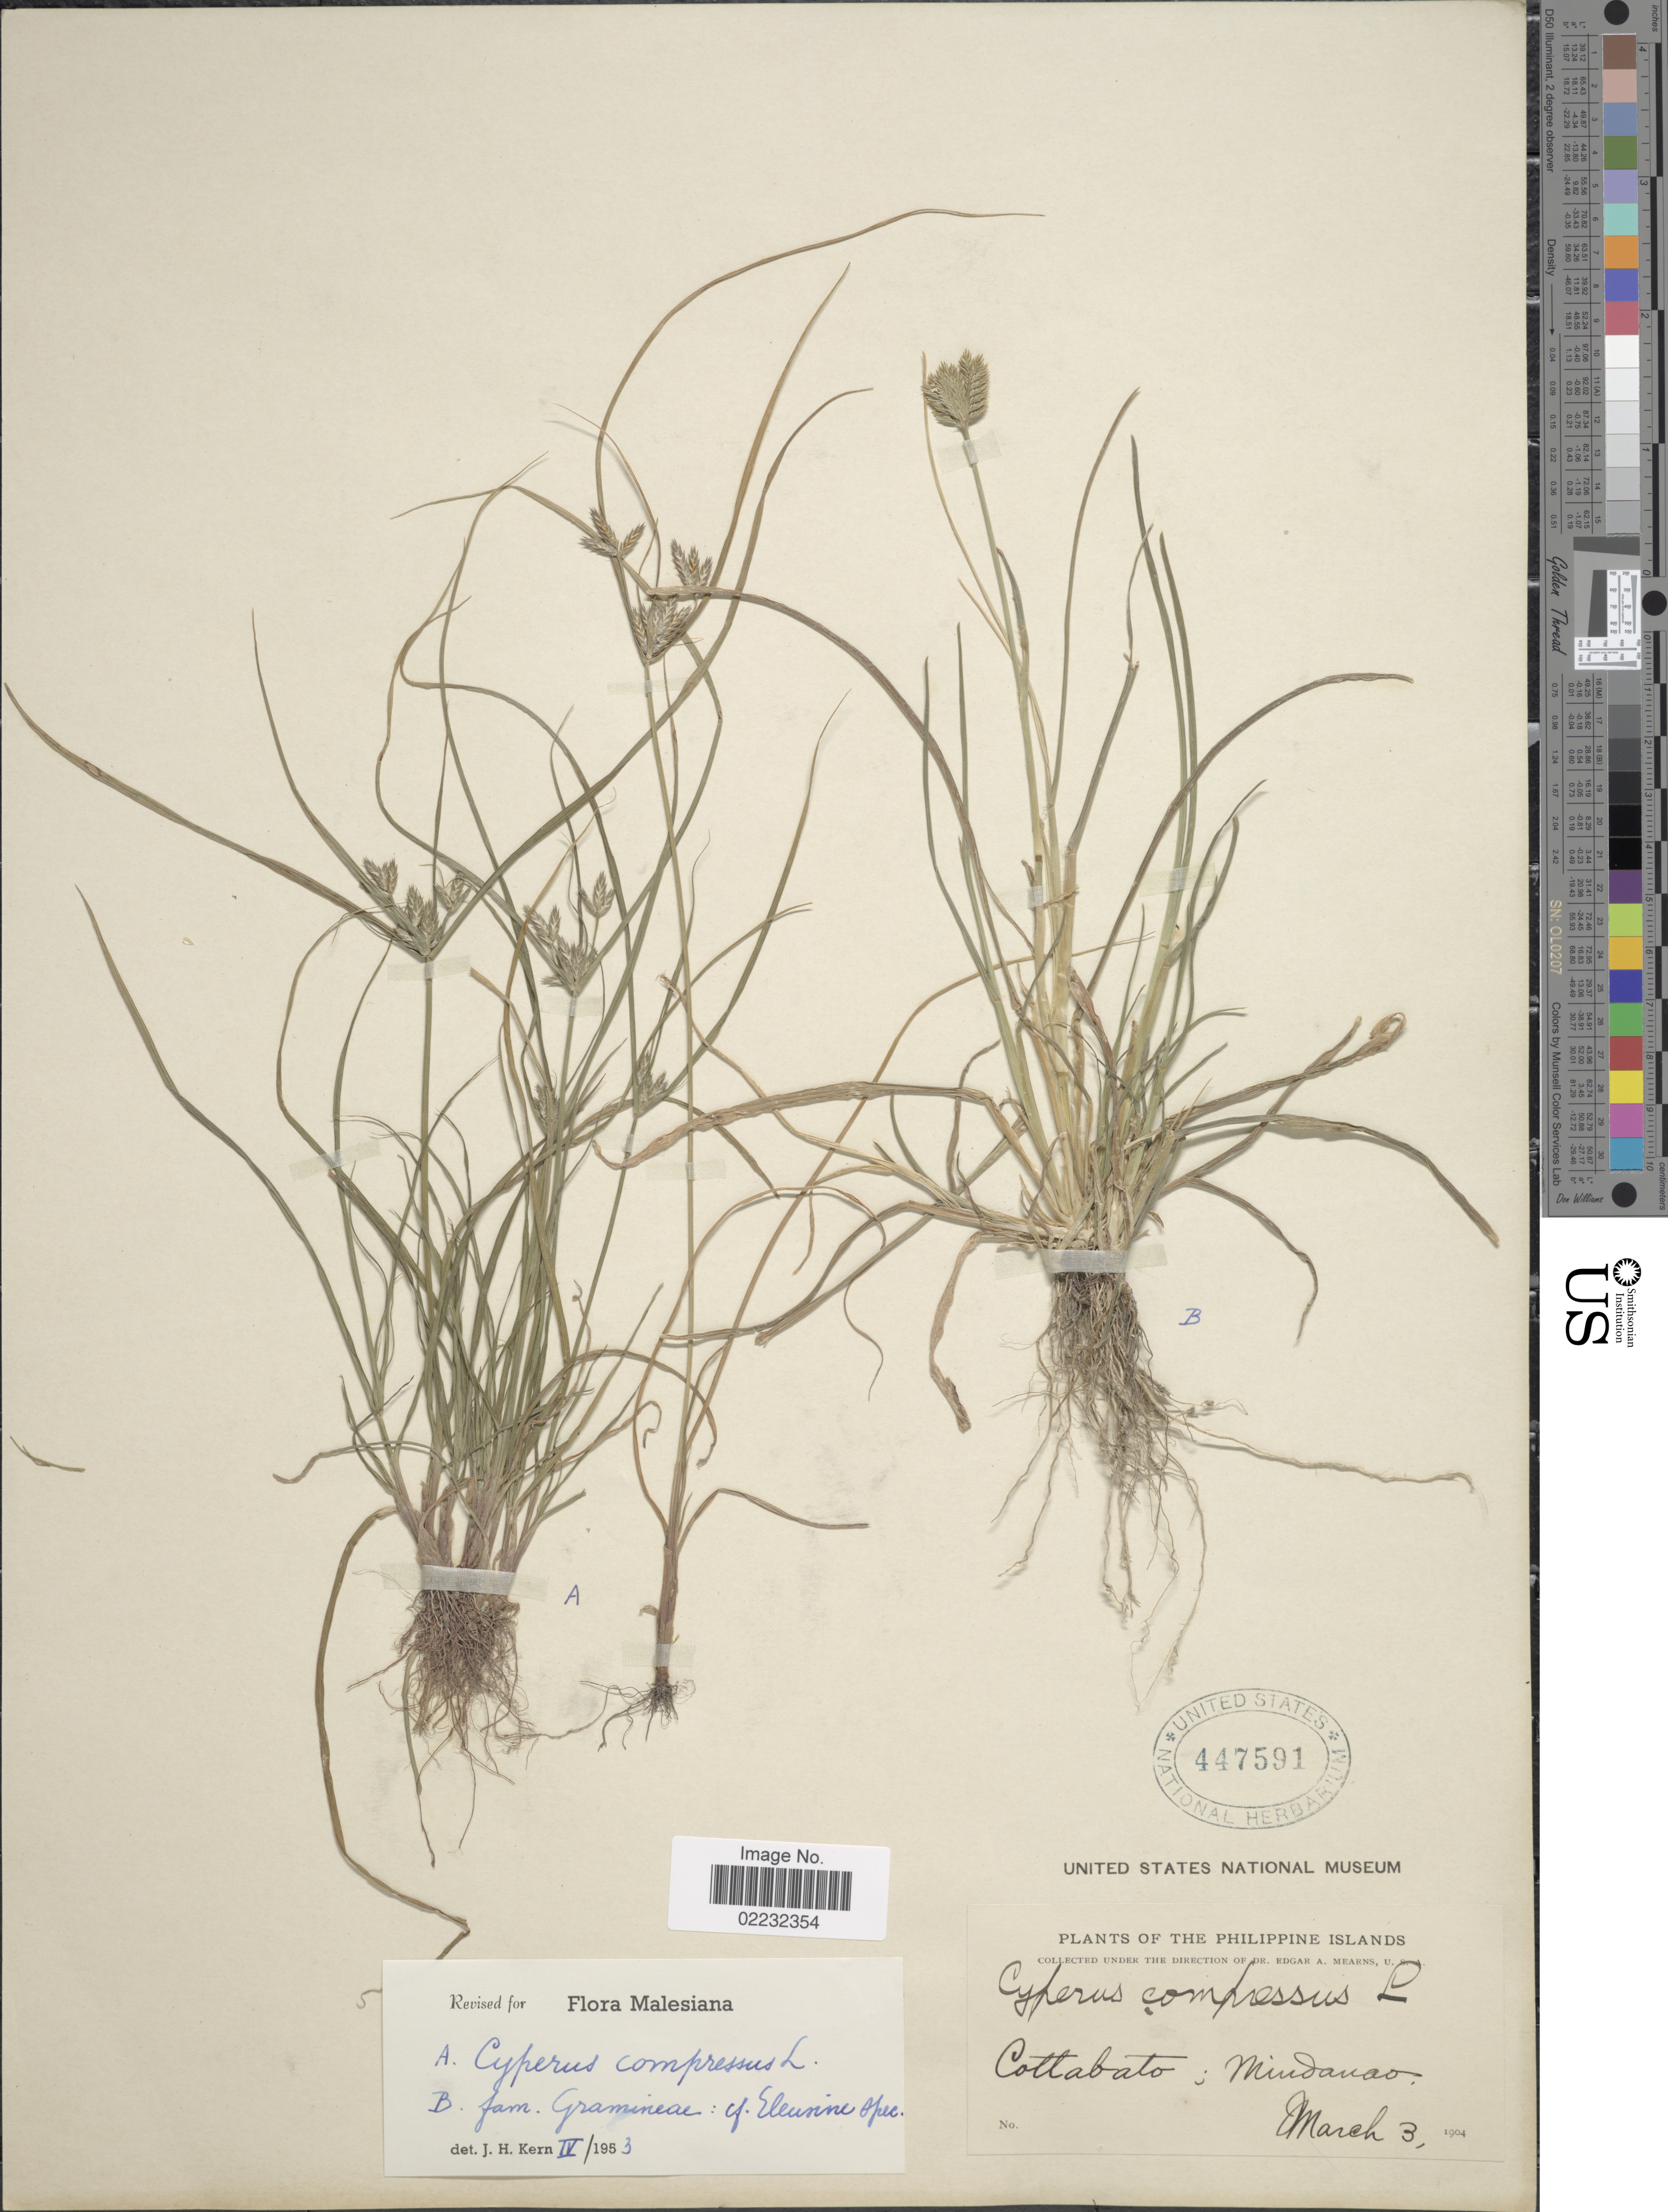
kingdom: Plantae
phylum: Tracheophyta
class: Liliopsida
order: Poales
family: Cyperaceae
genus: Cyperus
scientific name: Cyperus compressus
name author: L.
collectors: E. A. Mearns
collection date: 1904-03-03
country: Philippines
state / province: Soccsksargen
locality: Philippine Islands, Cottabato; Mindanao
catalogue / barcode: US 447591